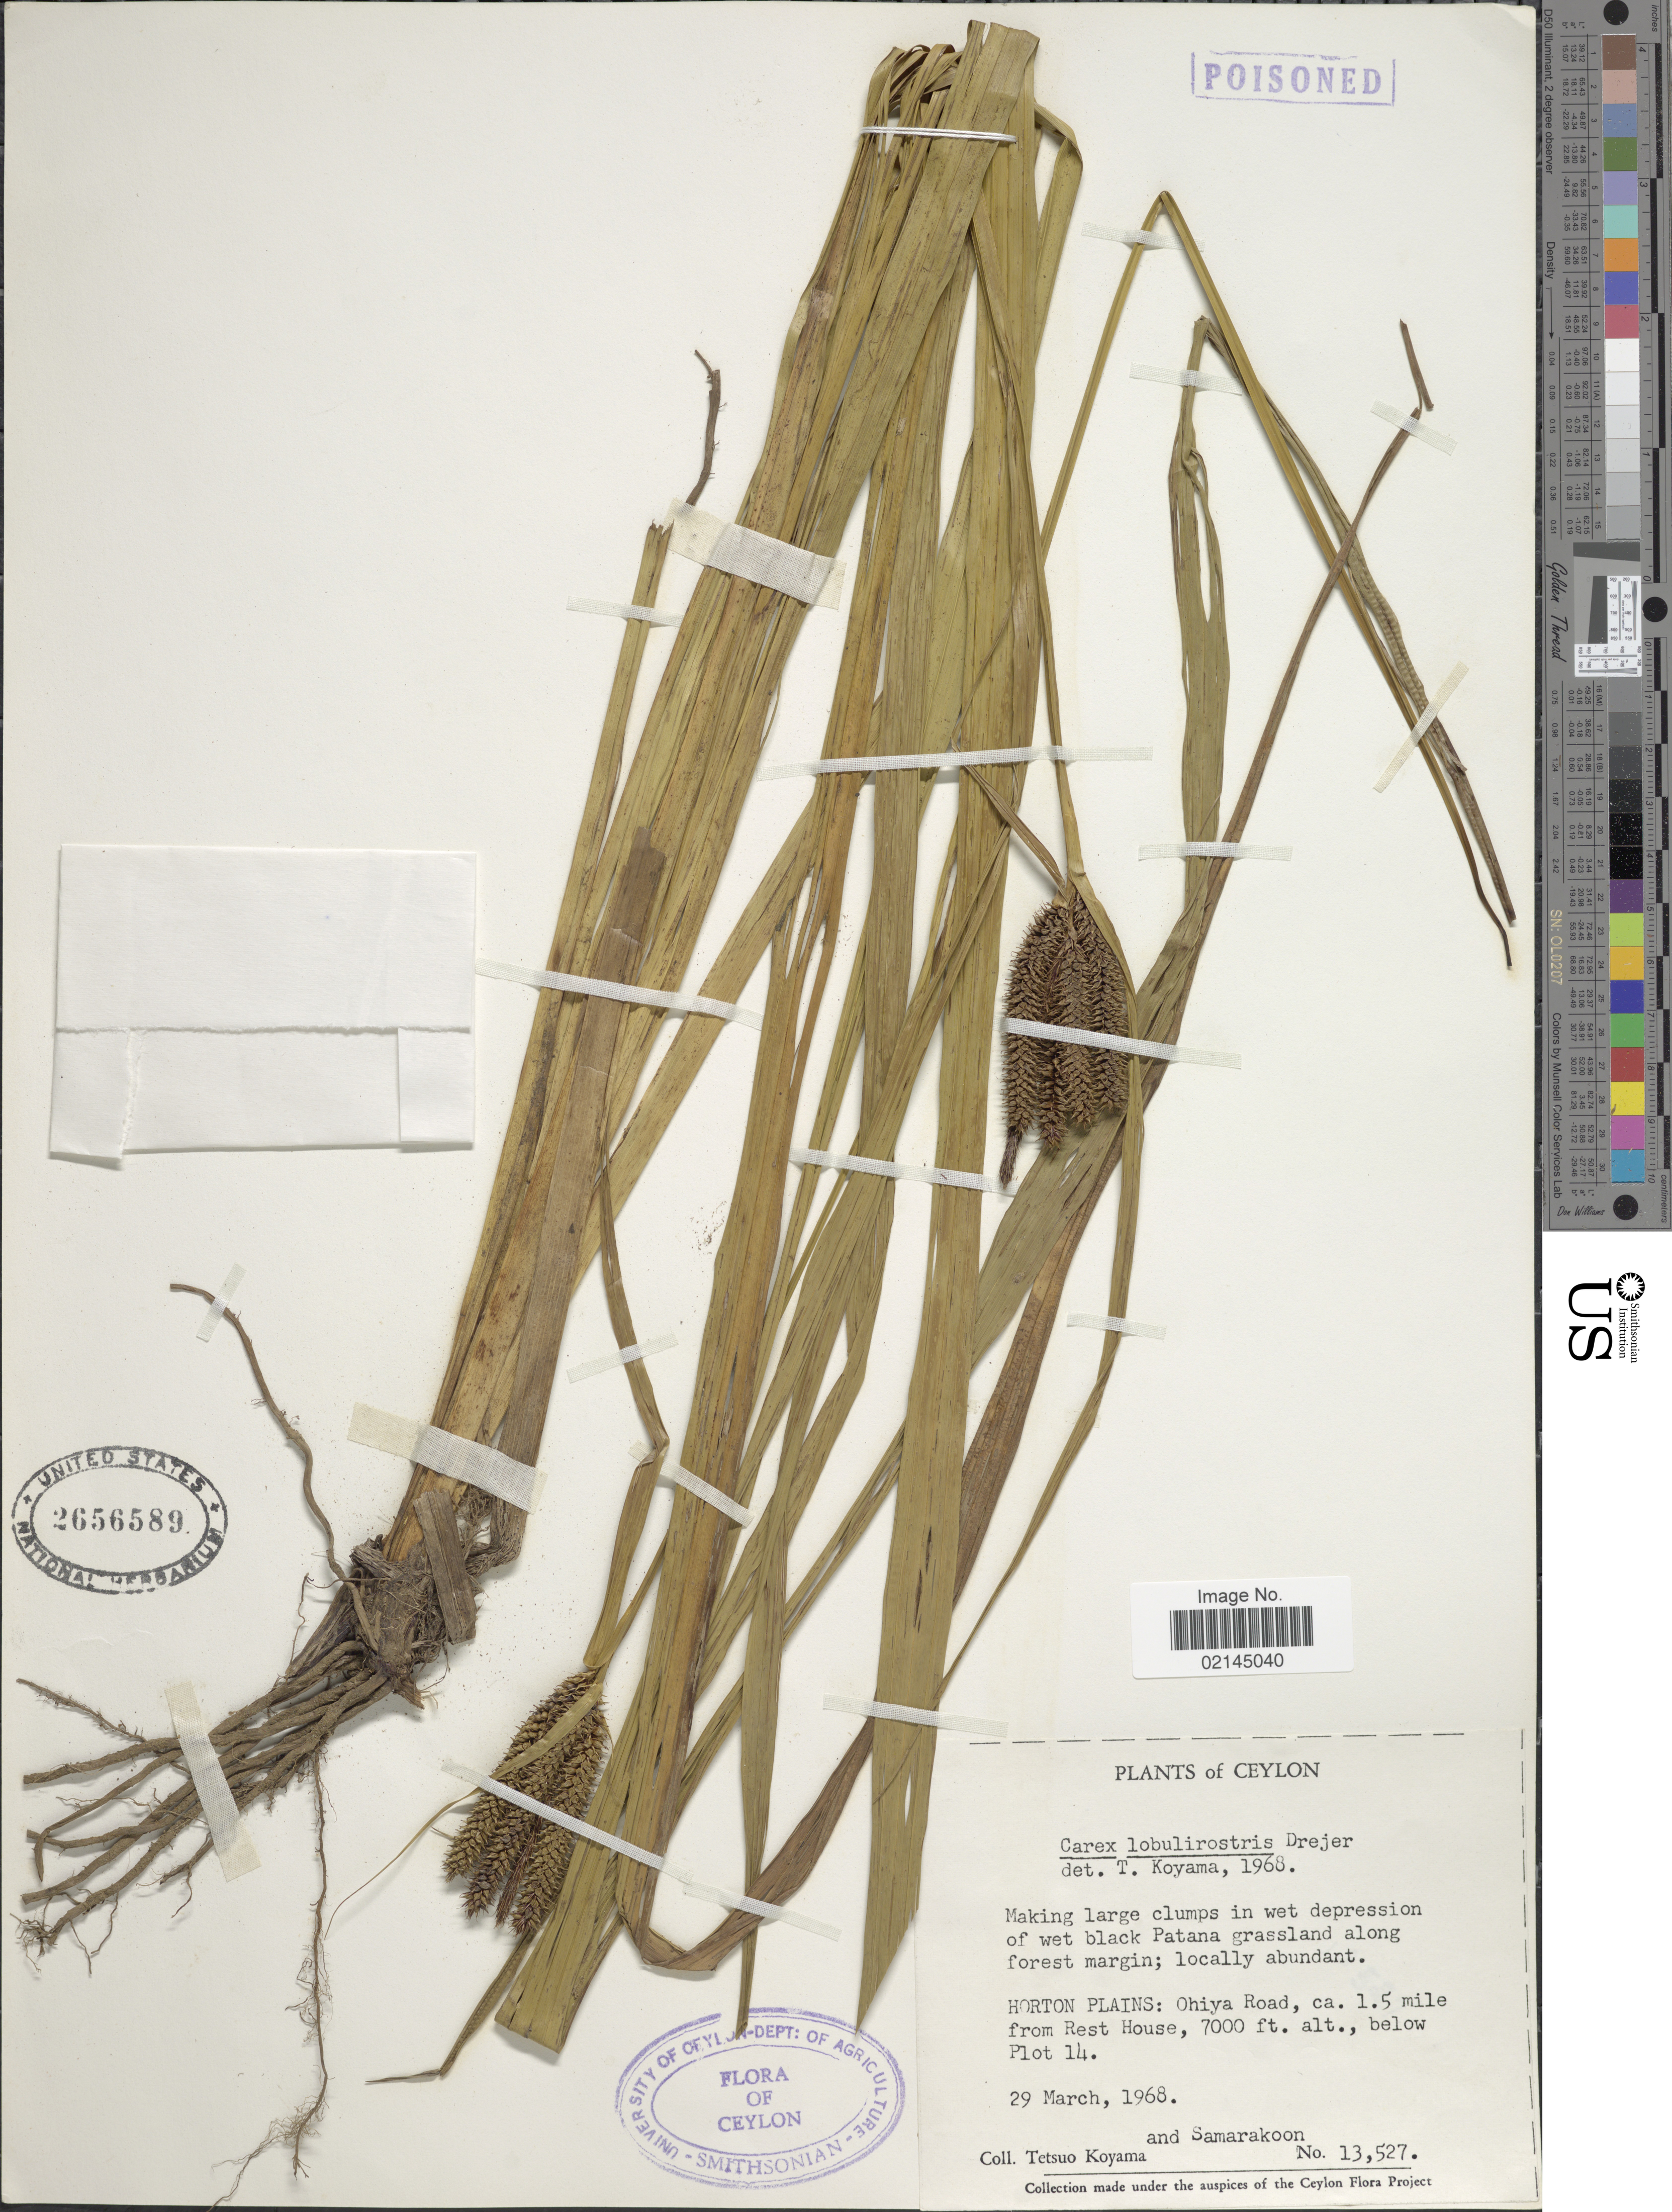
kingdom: Plantae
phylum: Tracheophyta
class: Liliopsida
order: Poales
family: Cyperaceae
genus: Carex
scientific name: Carex lobulirostris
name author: Drejer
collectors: T. Koyama & T. Samarakoon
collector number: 13527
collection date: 1968-03-29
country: Sri Lanka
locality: Ceylon, Horton Plains: Ohiya Road, ca. 1.5 mile from Rest House, below Plot 14, in wet depression of wet black Patana grassland along forest margin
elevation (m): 2134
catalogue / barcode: US 2656589